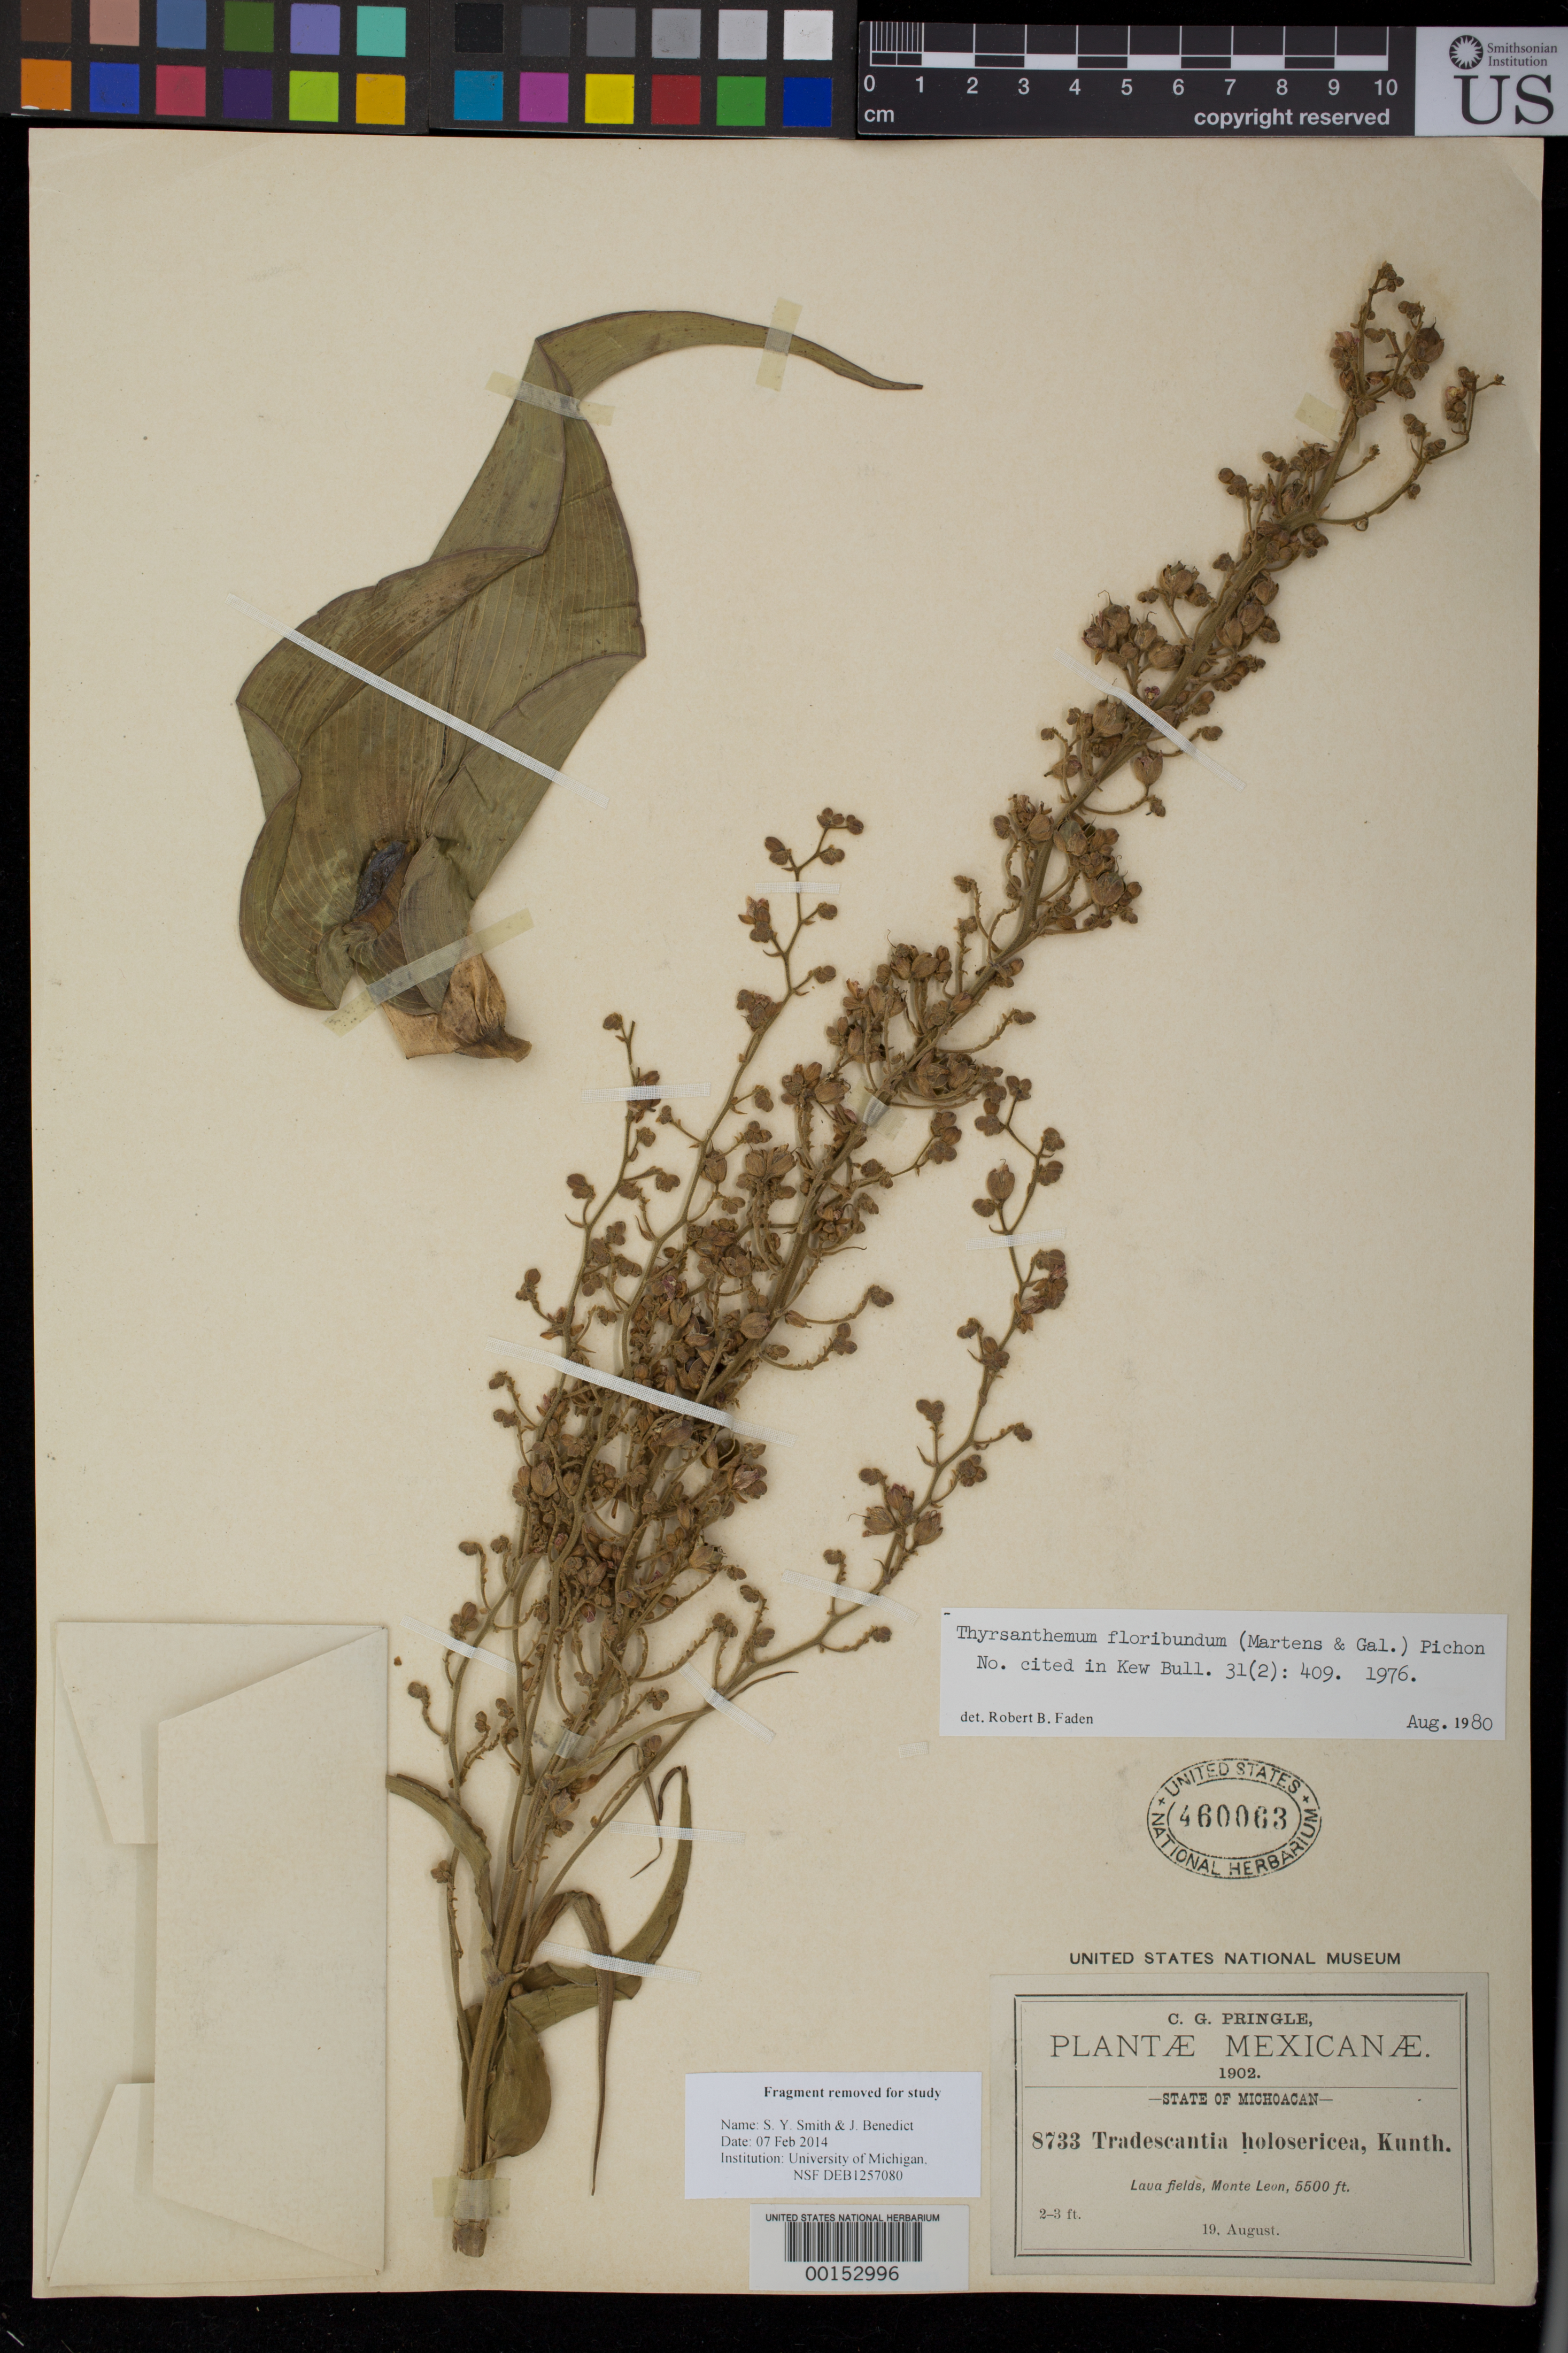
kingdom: Plantae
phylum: Tracheophyta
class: Liliopsida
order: Commelinales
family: Commelinaceae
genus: Thyrsanthemum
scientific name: Thyrsanthemum floribundum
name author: (M. Martens & Galeotti) Pichon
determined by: Faden, Robert B., (US), Smithsonian Institution - National Museum of Natural History (UNITED STATES)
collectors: C. G. Pringle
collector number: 8733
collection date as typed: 19 Aug 1902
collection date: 1902-08-19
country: Mexico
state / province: Michoacán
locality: Monte Leon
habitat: Lava fields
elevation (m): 1678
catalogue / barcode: US 460063